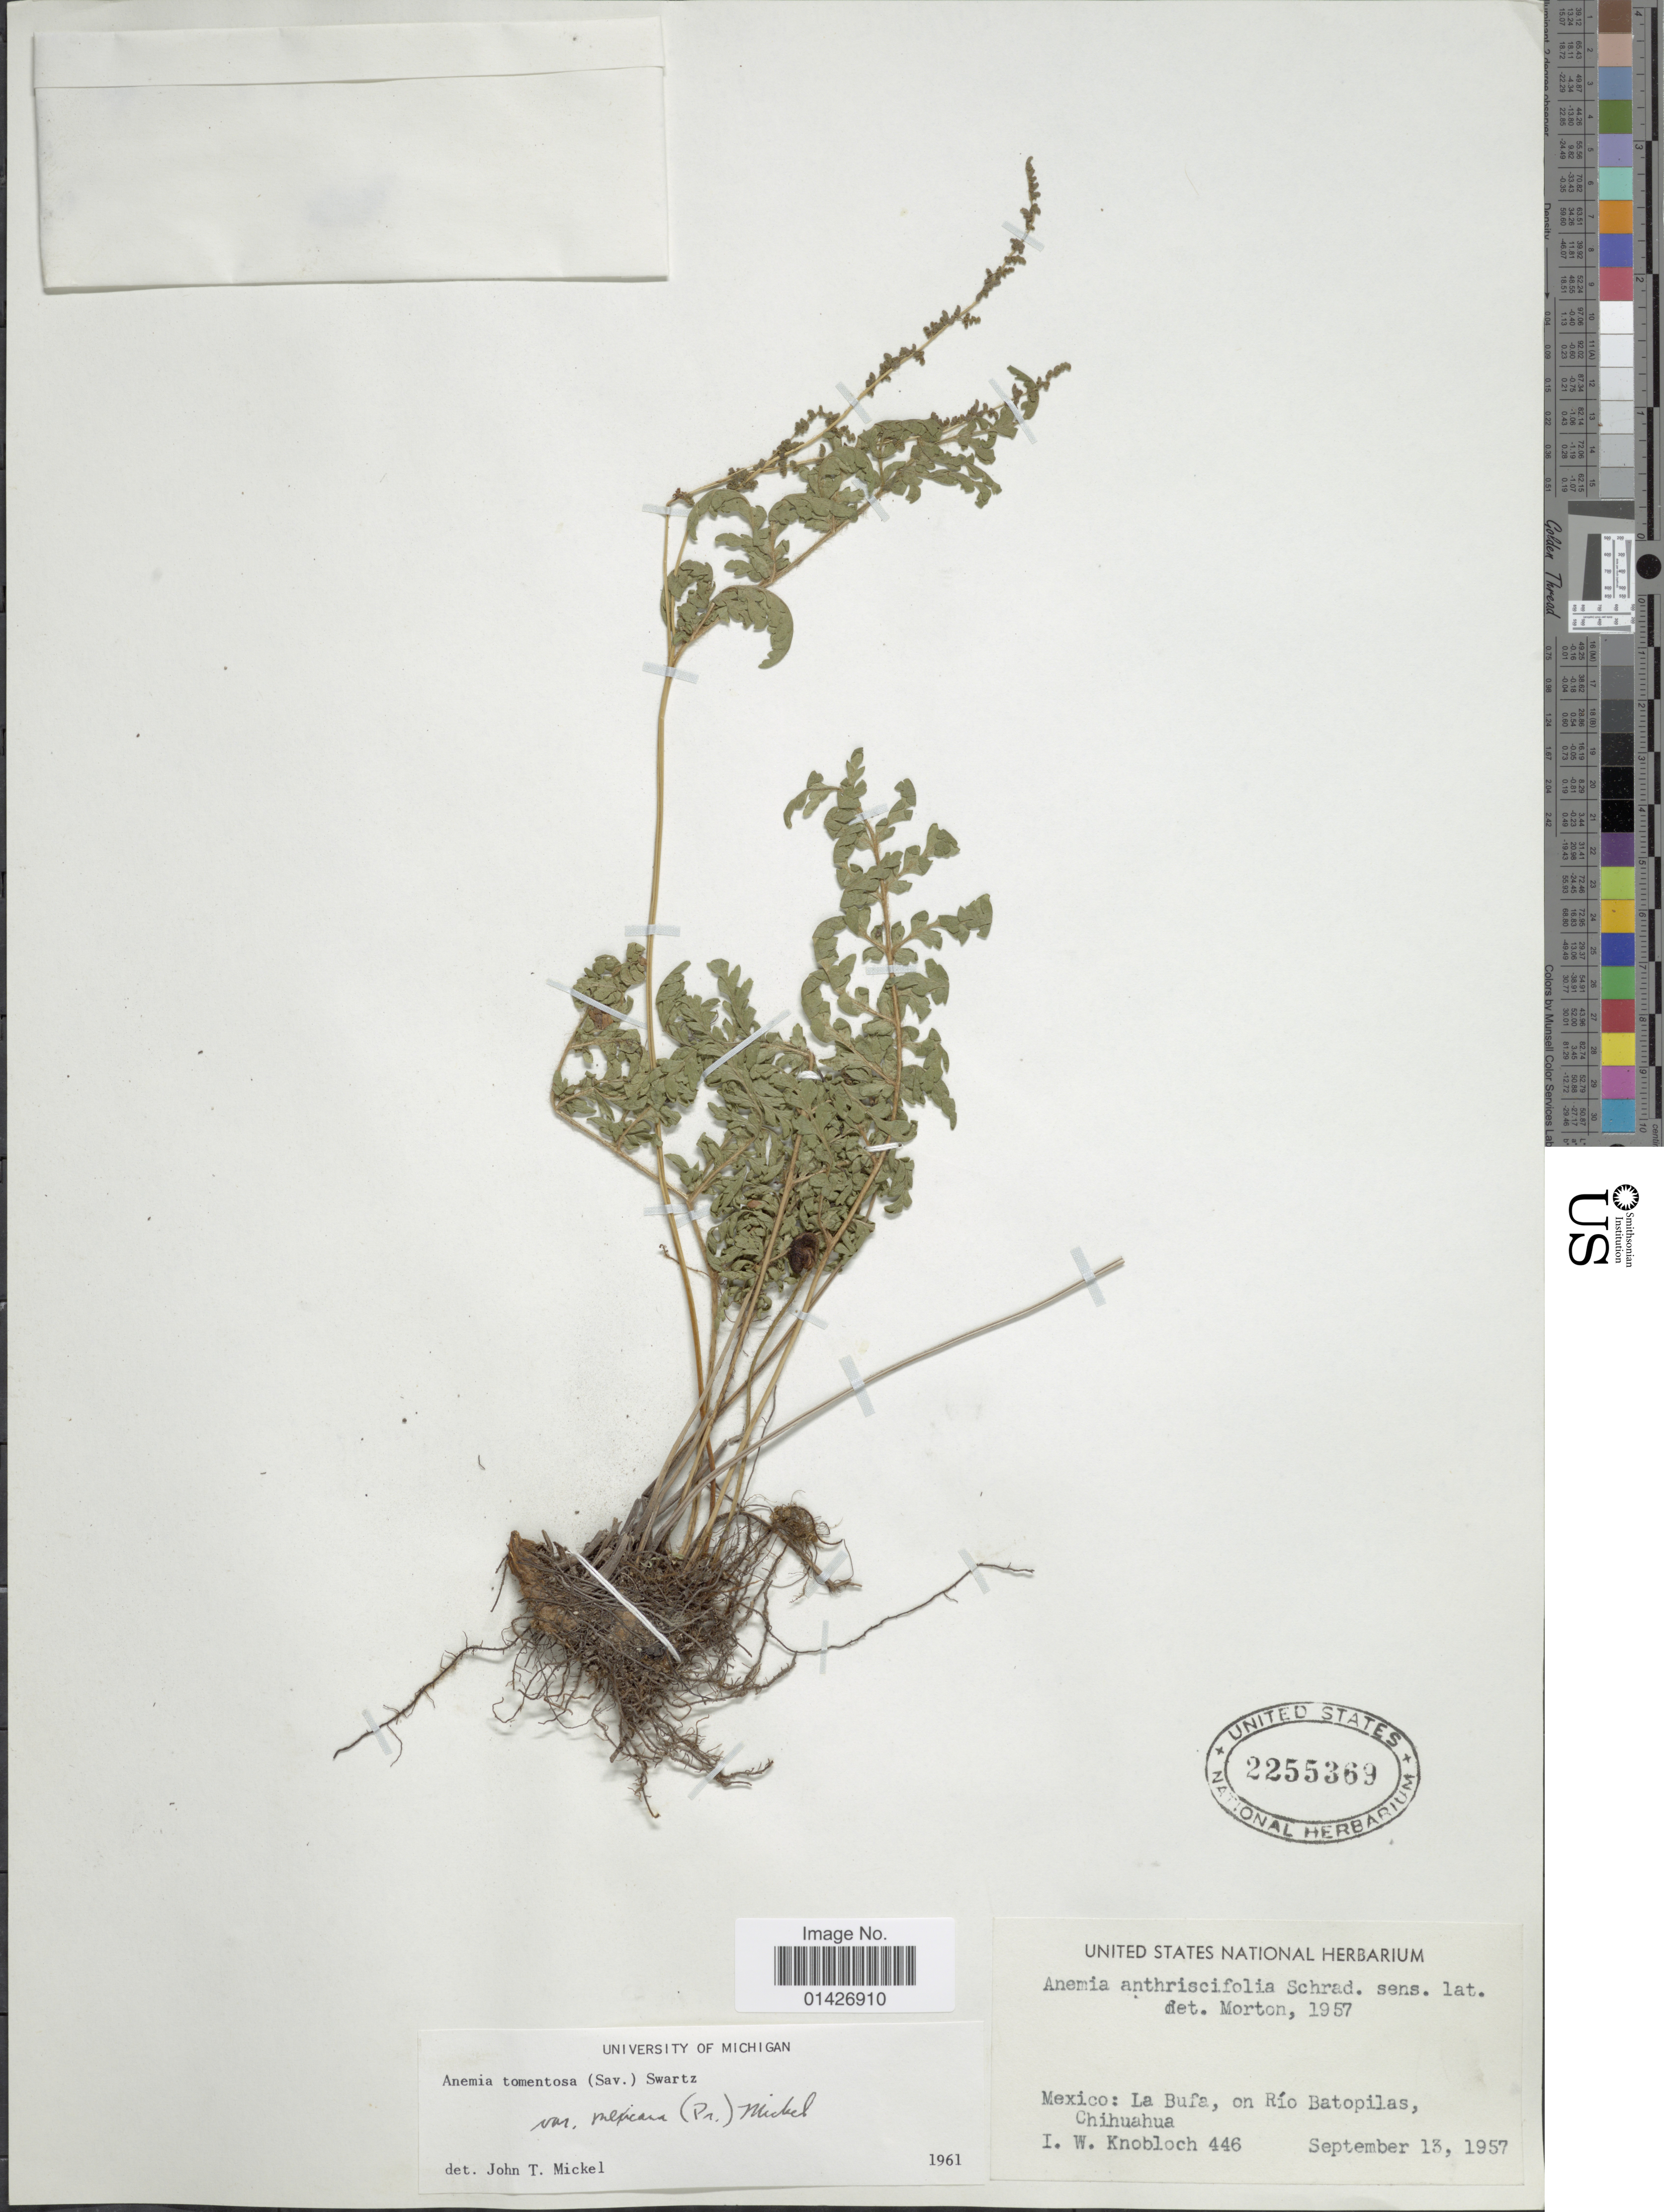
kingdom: Plantae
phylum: Tracheophyta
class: Polypodiopsida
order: Schizaeales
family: Anemiaceae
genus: Anemia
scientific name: Anemia tomentosa var. mexicana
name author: (C. Presl) Mickel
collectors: I. W. Knobloch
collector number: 446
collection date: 1957-09-13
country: Mexico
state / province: Chihuahua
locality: La Bufa, on Río Batopilas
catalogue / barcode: US 2255369